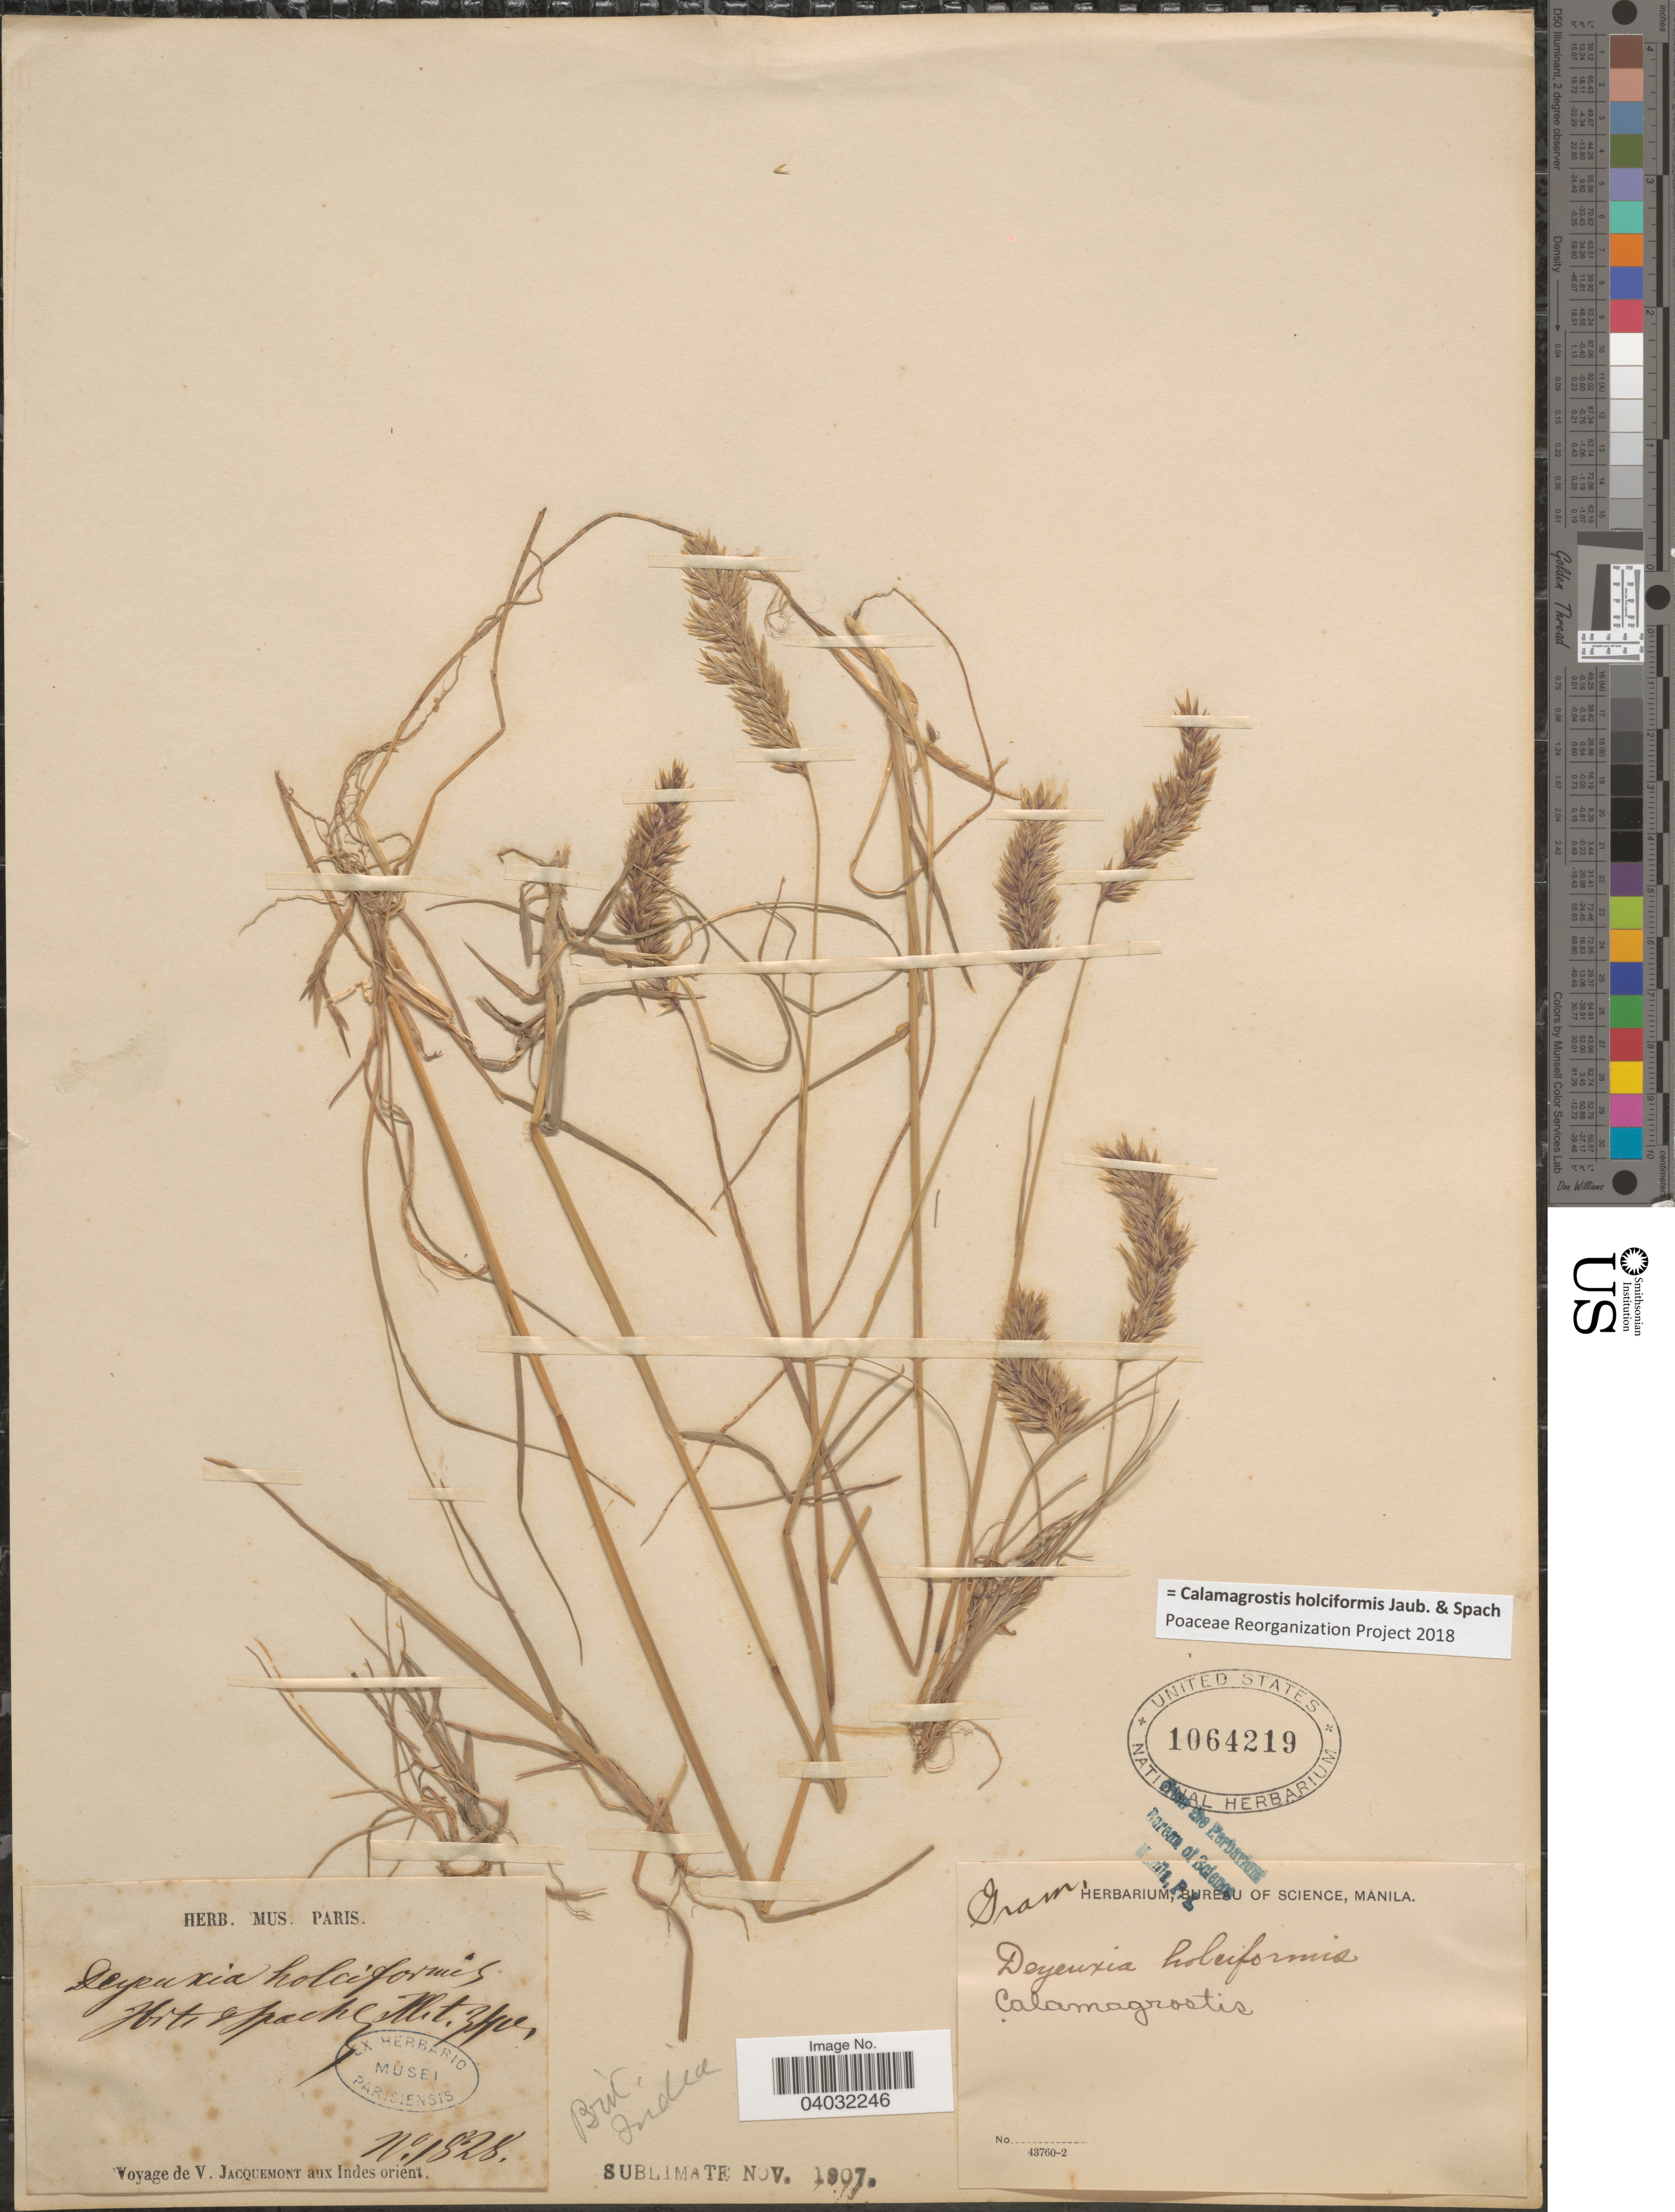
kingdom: Plantae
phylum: Tracheophyta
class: Liliopsida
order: Poales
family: Poaceae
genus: Calamagrostis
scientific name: Calamagrostis holciformis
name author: Jaub. & Spach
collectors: V. Jacquemont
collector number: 1828*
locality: Brit. India.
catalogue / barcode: US 1064219